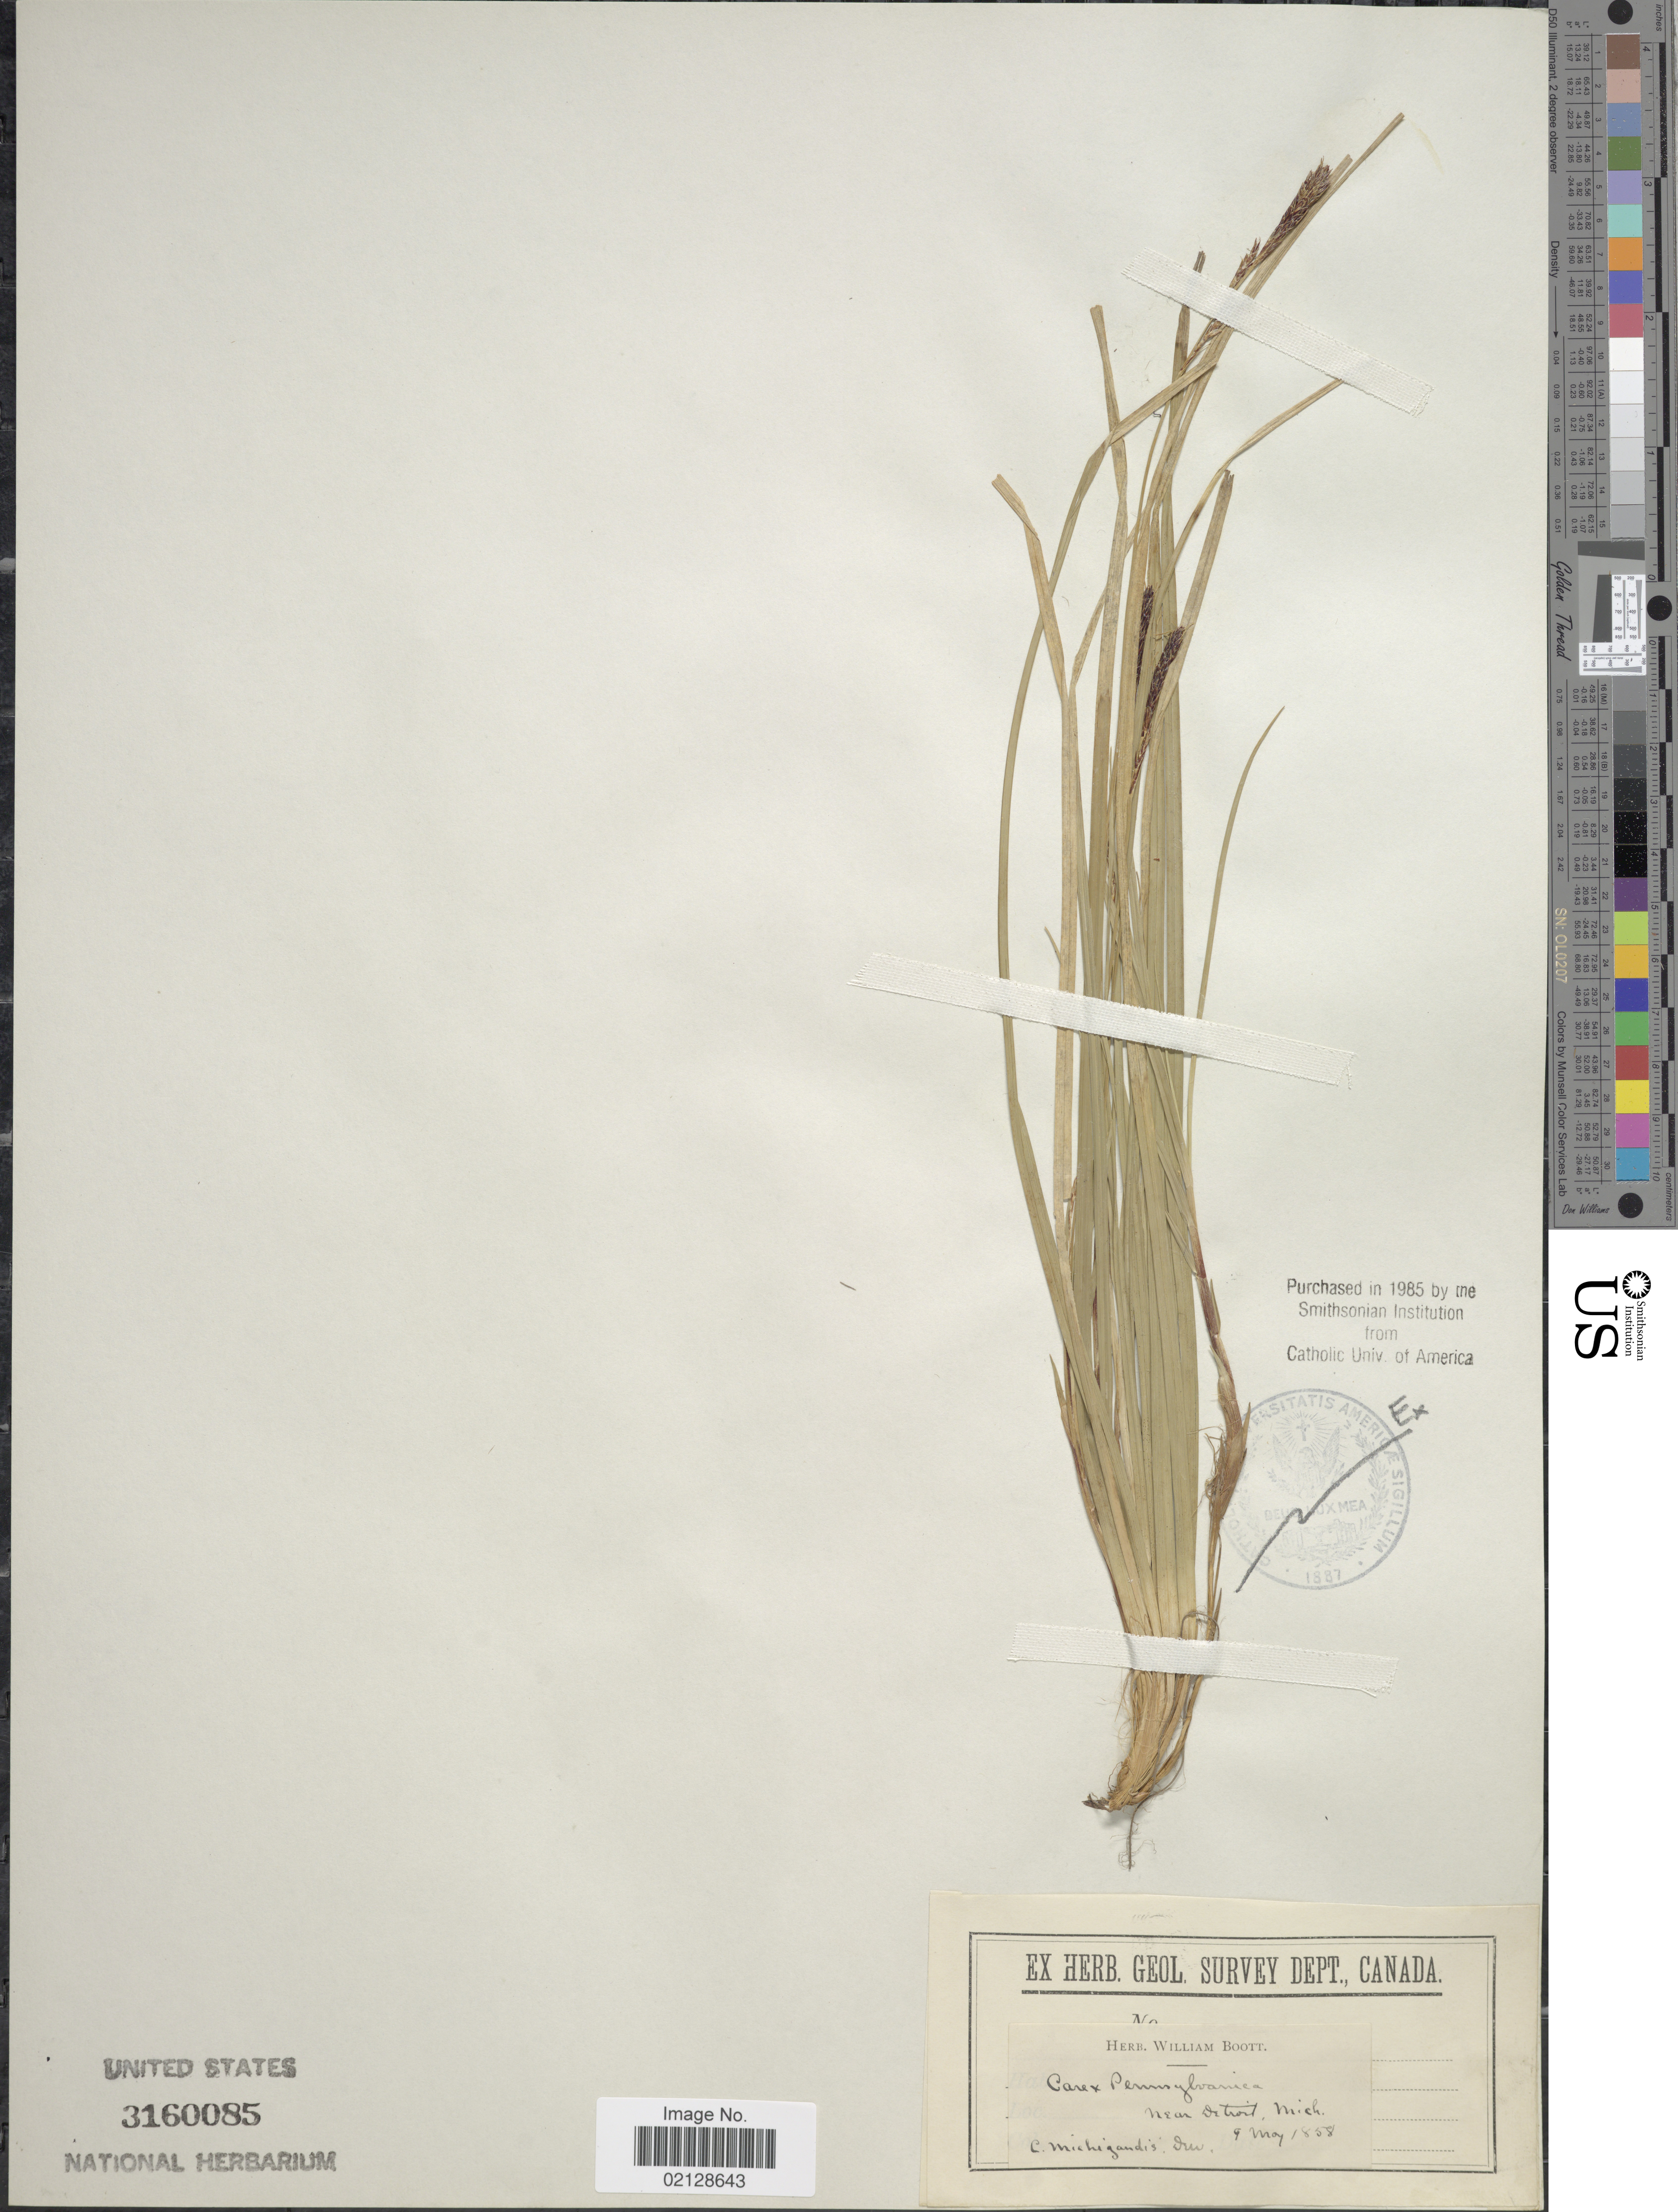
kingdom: Plantae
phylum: Tracheophyta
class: Liliopsida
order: Poales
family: Cyperaceae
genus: Carex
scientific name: Carex pensylvanica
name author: Lam.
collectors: ex herb. William Boott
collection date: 1858-05-09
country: United States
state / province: Michigan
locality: Near Detroit, Mich.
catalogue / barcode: US 3160085